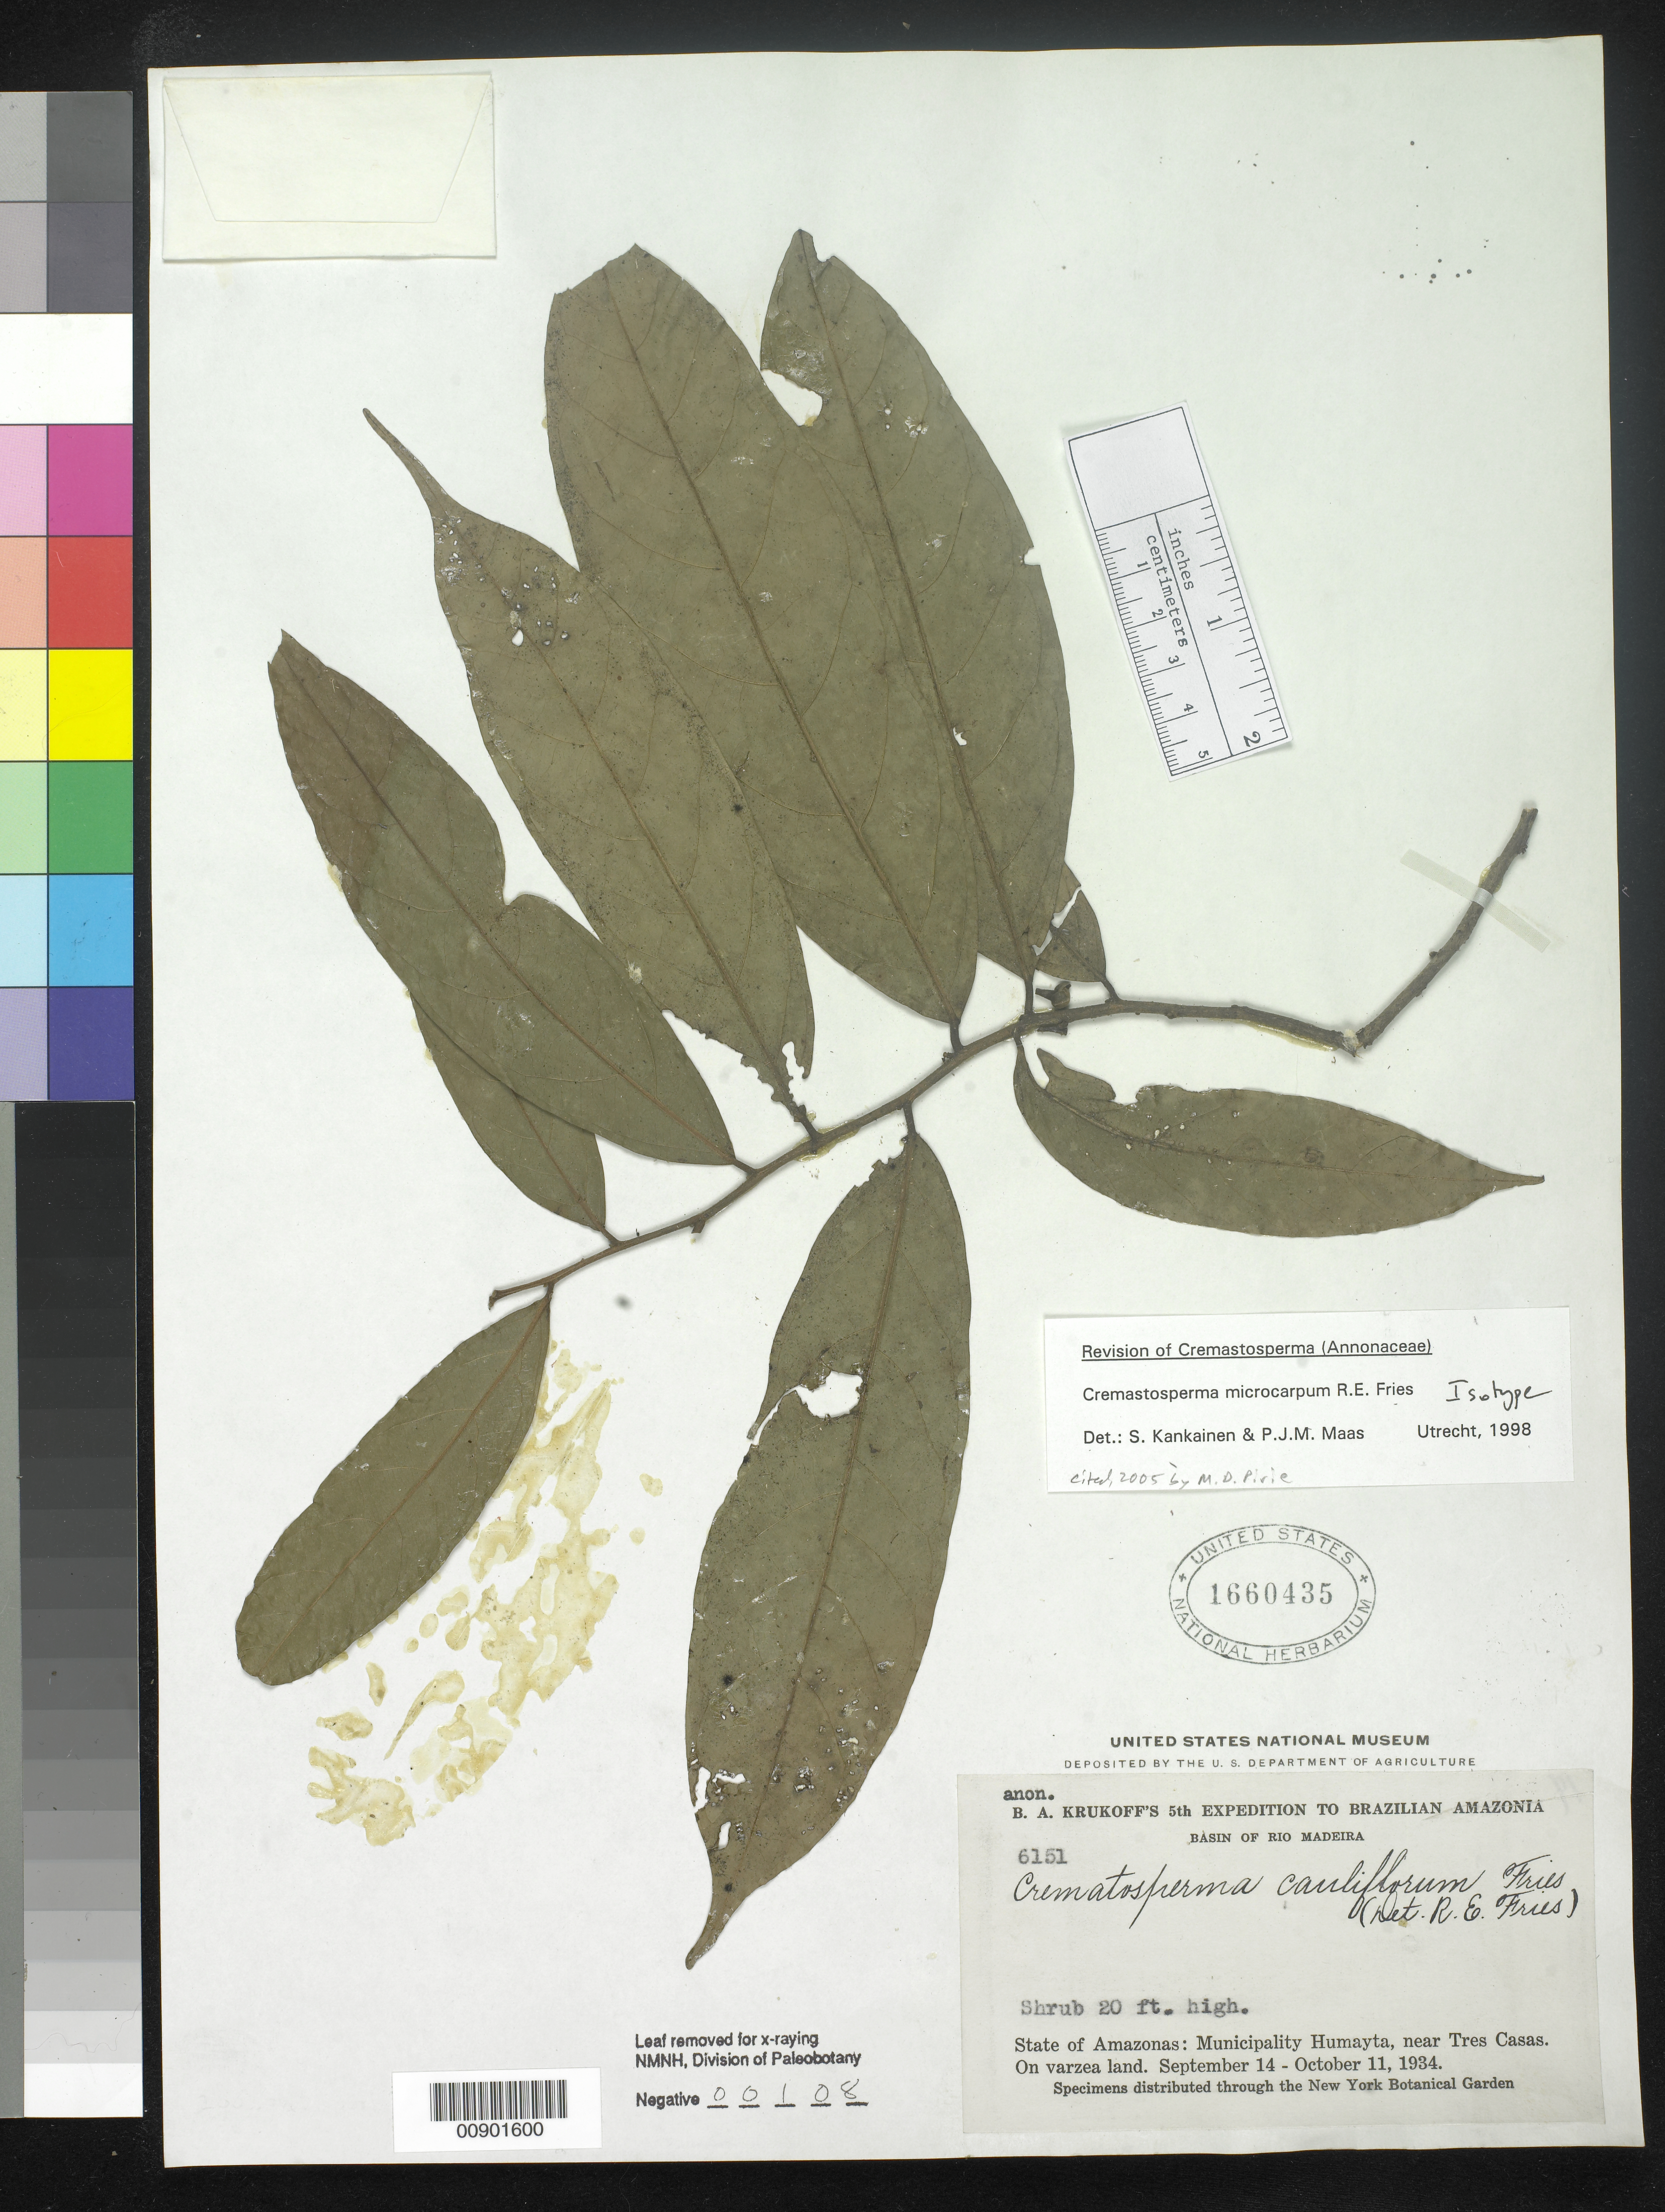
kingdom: Plantae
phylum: Tracheophyta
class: Magnoliopsida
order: Magnoliales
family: Annonaceae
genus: Cremastosperma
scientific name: Cremastosperma microcarpum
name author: R.E. Fr.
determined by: Kankainen, S.; Maas, P. J.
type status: Isotype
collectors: B. A. Krukoff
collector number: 6151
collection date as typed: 14 Sep 1934 to 11 Oct 1934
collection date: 1934-09-14/1934-10-11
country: Brazil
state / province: Amazonas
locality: State of Amazonas: Municipality Humayta, near Tres Casas.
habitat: On varzea land.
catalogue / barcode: US 1660435